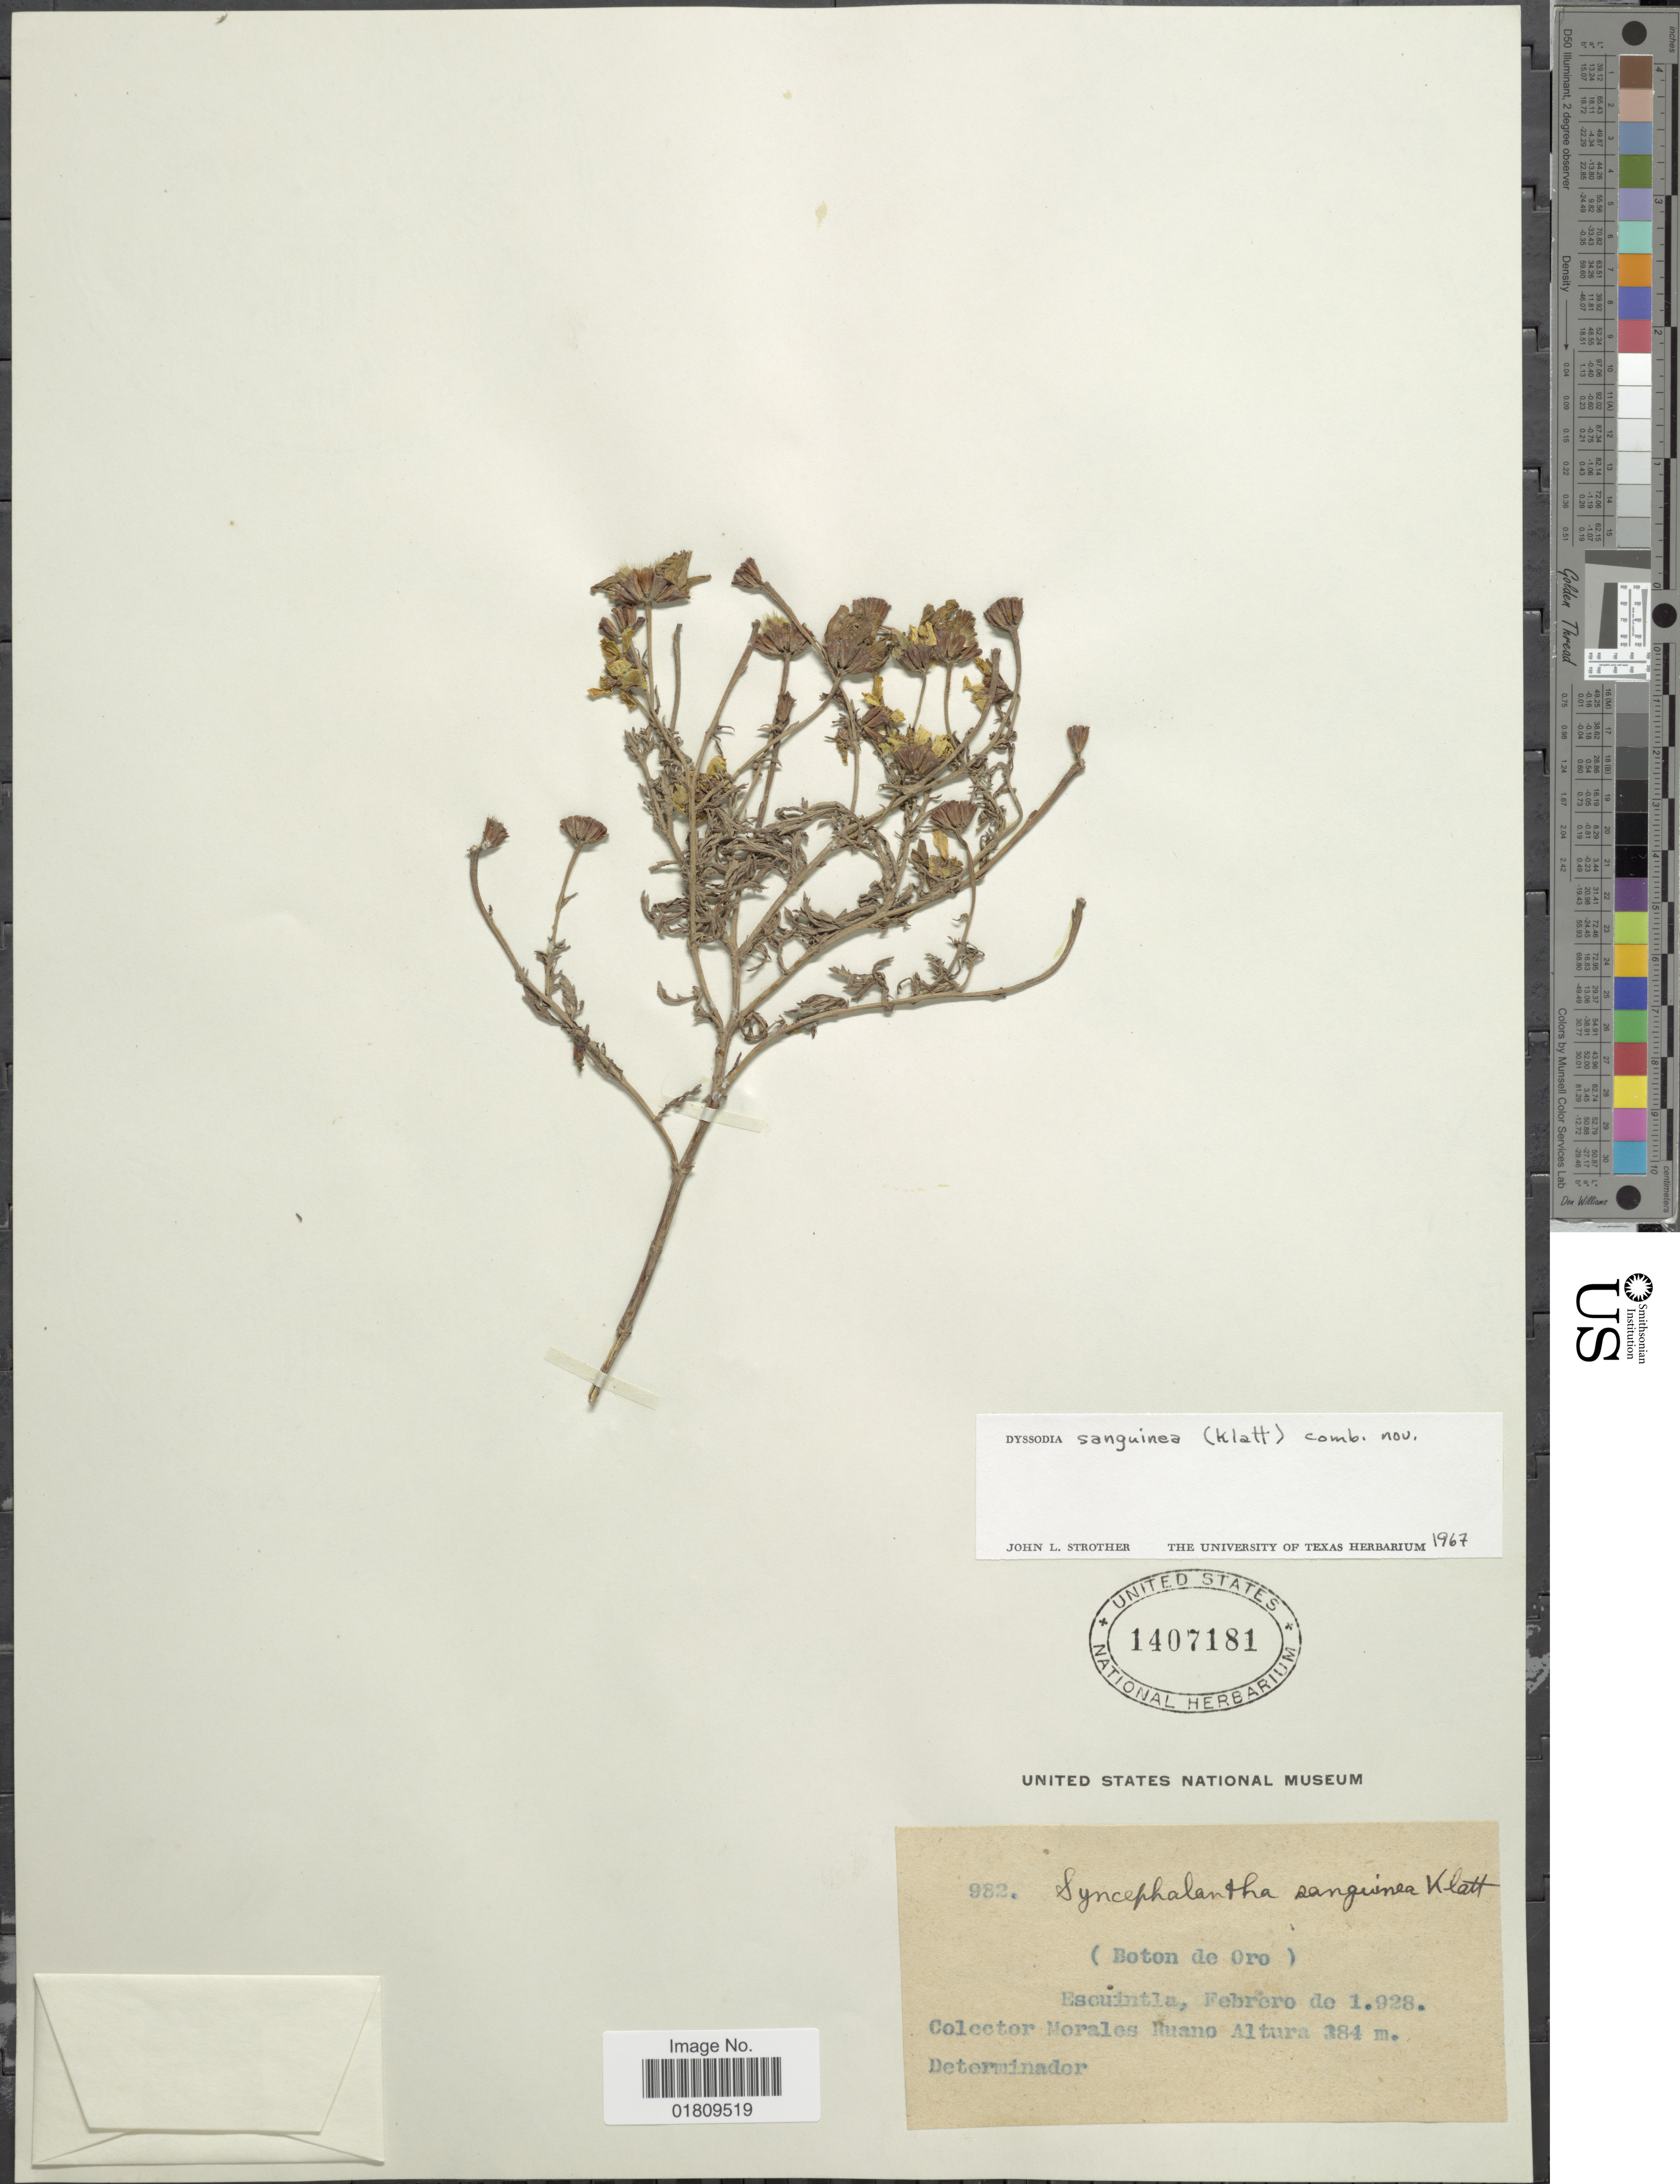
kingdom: Plantae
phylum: Tracheophyta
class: Magnoliopsida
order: Asterales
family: Asteraceae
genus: Dyssodia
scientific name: Dyssodia decipiens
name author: (Bartl.) M.C. Johnst. ex M.C. Johnst. & B.L. Turner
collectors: M. Ruano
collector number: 982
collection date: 1928-02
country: Guatemala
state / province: Escuintla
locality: (Boton de Oro)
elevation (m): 3984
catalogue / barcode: US 1407181